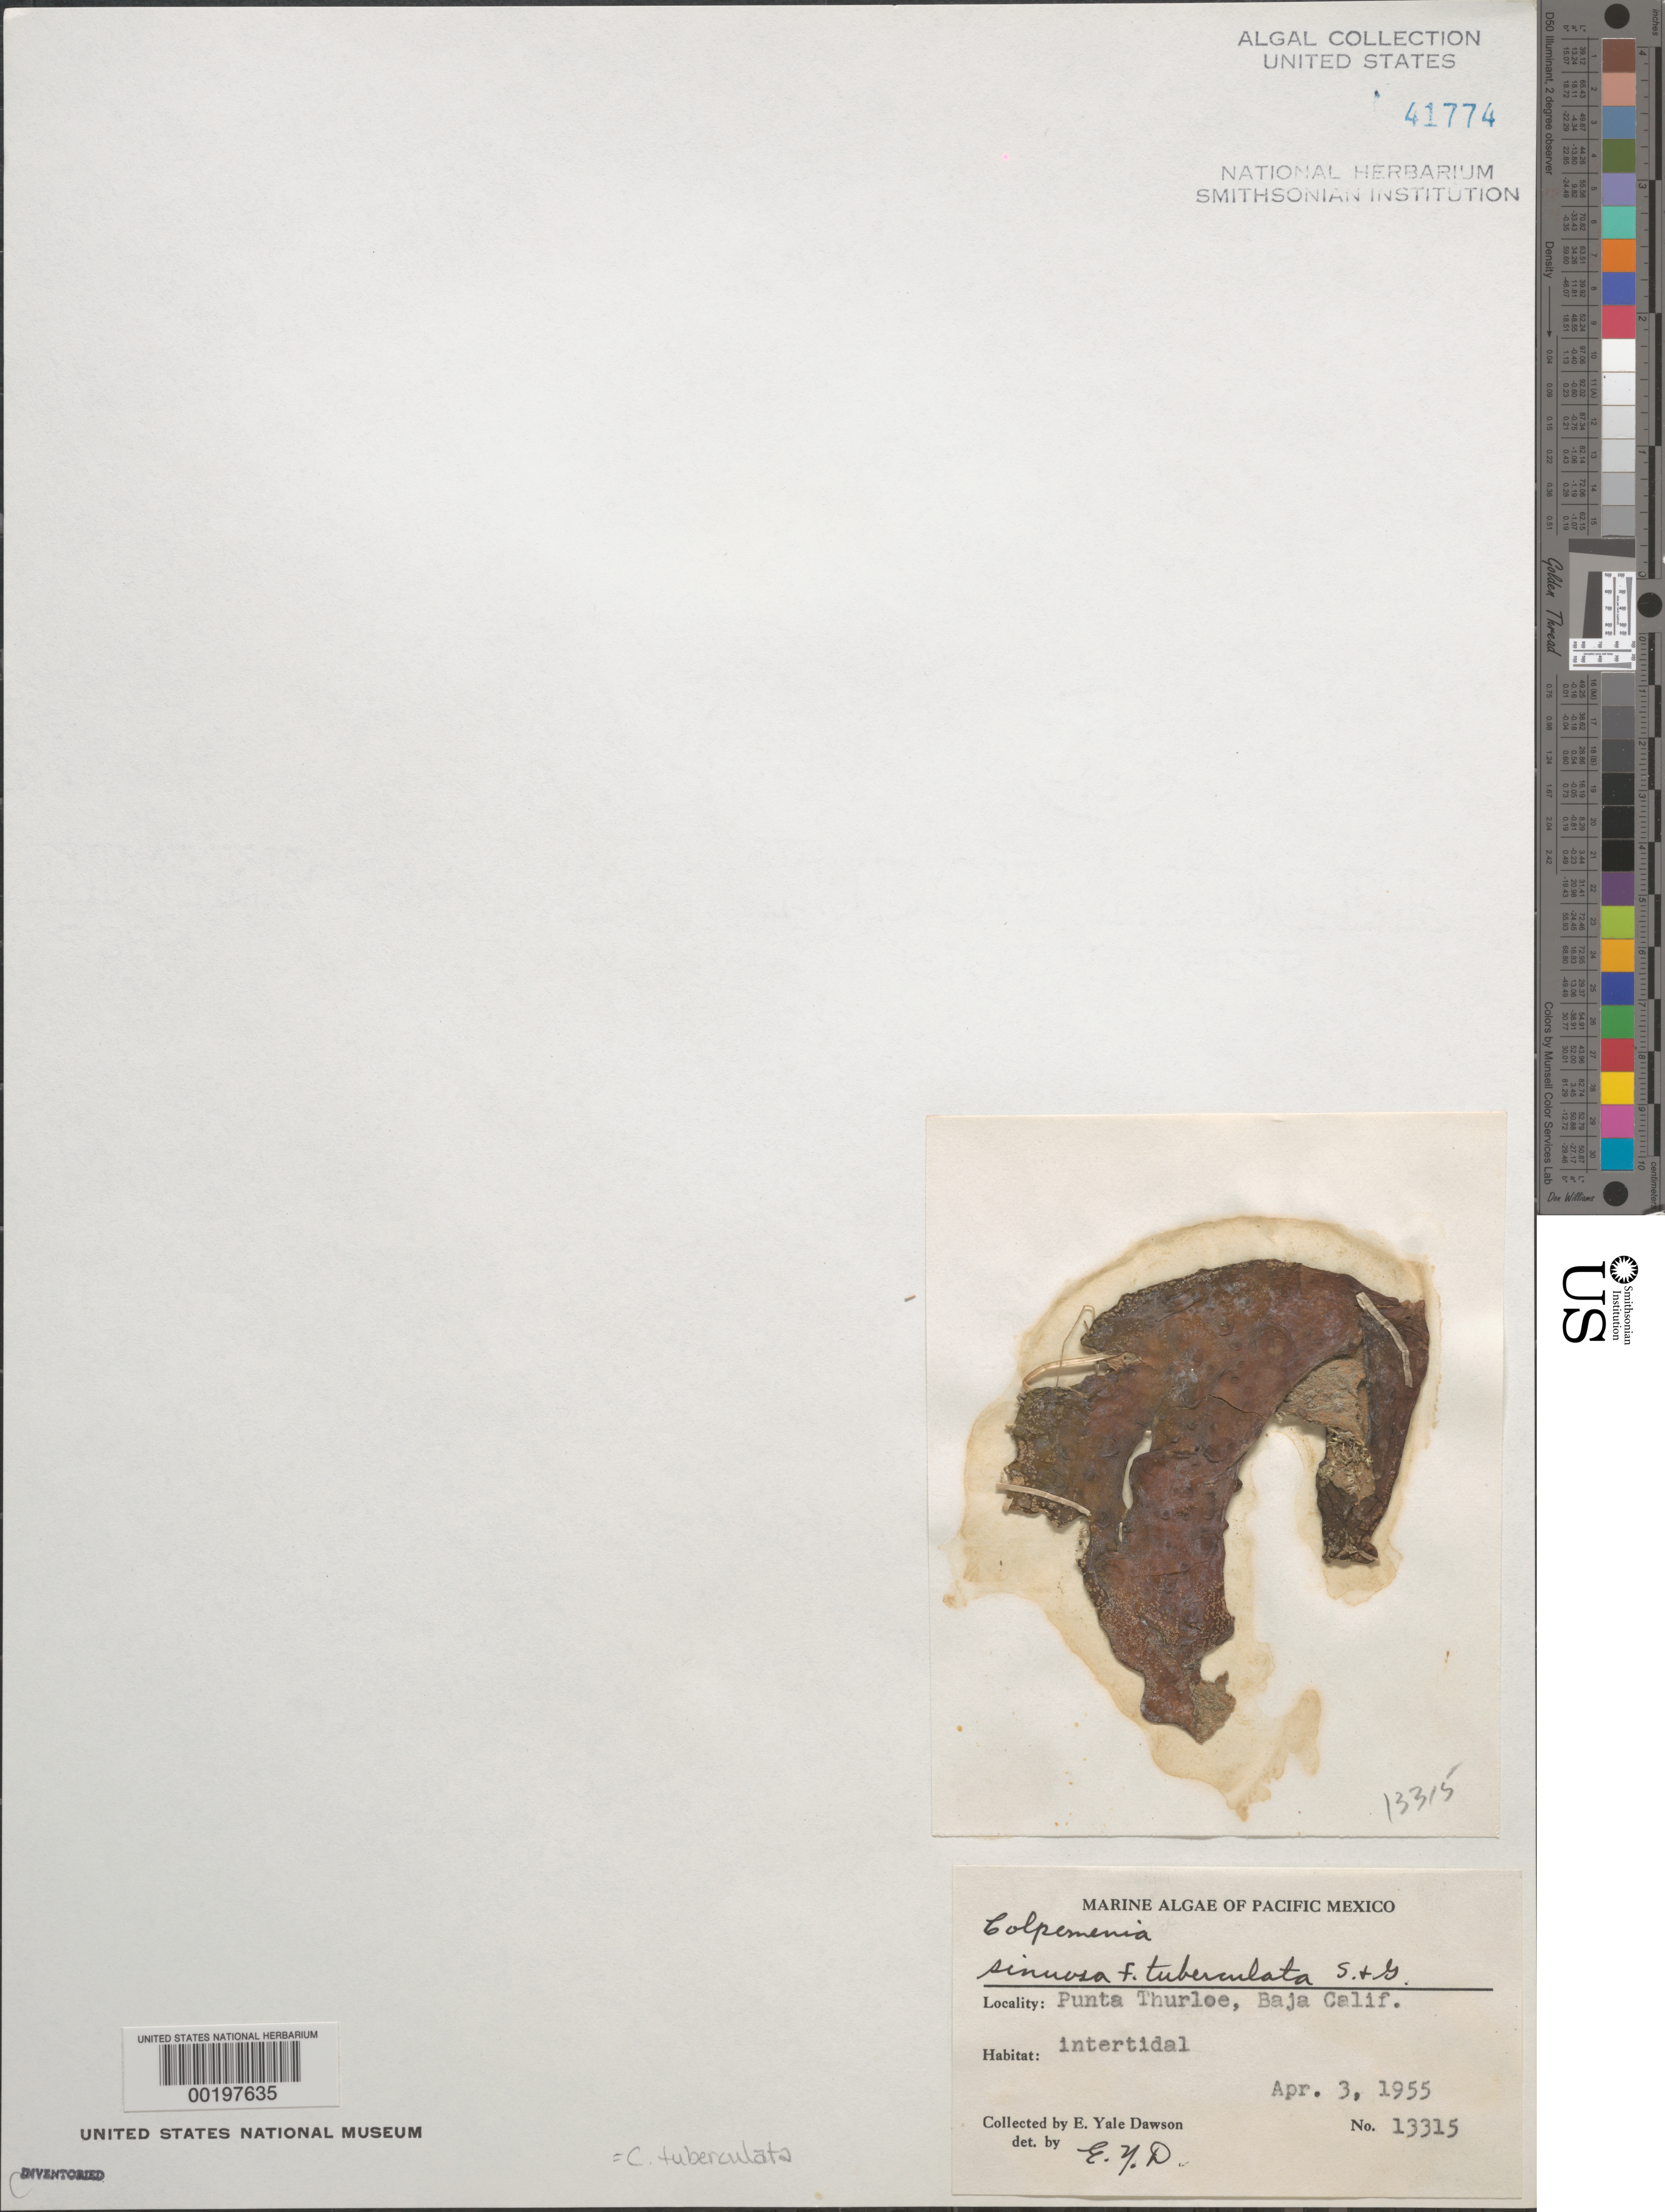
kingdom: Chromista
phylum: Ochrophyta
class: Phaeophyceae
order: Scytosiphonales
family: Scytosiphonaceae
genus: Colpomenia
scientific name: Colpomenia tuberculata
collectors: E. Y. Dawson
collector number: EYD 13315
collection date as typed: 03 Apr 1955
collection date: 1955-04-03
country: Mexico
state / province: Baja California Sur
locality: Punta Thurloe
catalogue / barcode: US 41774